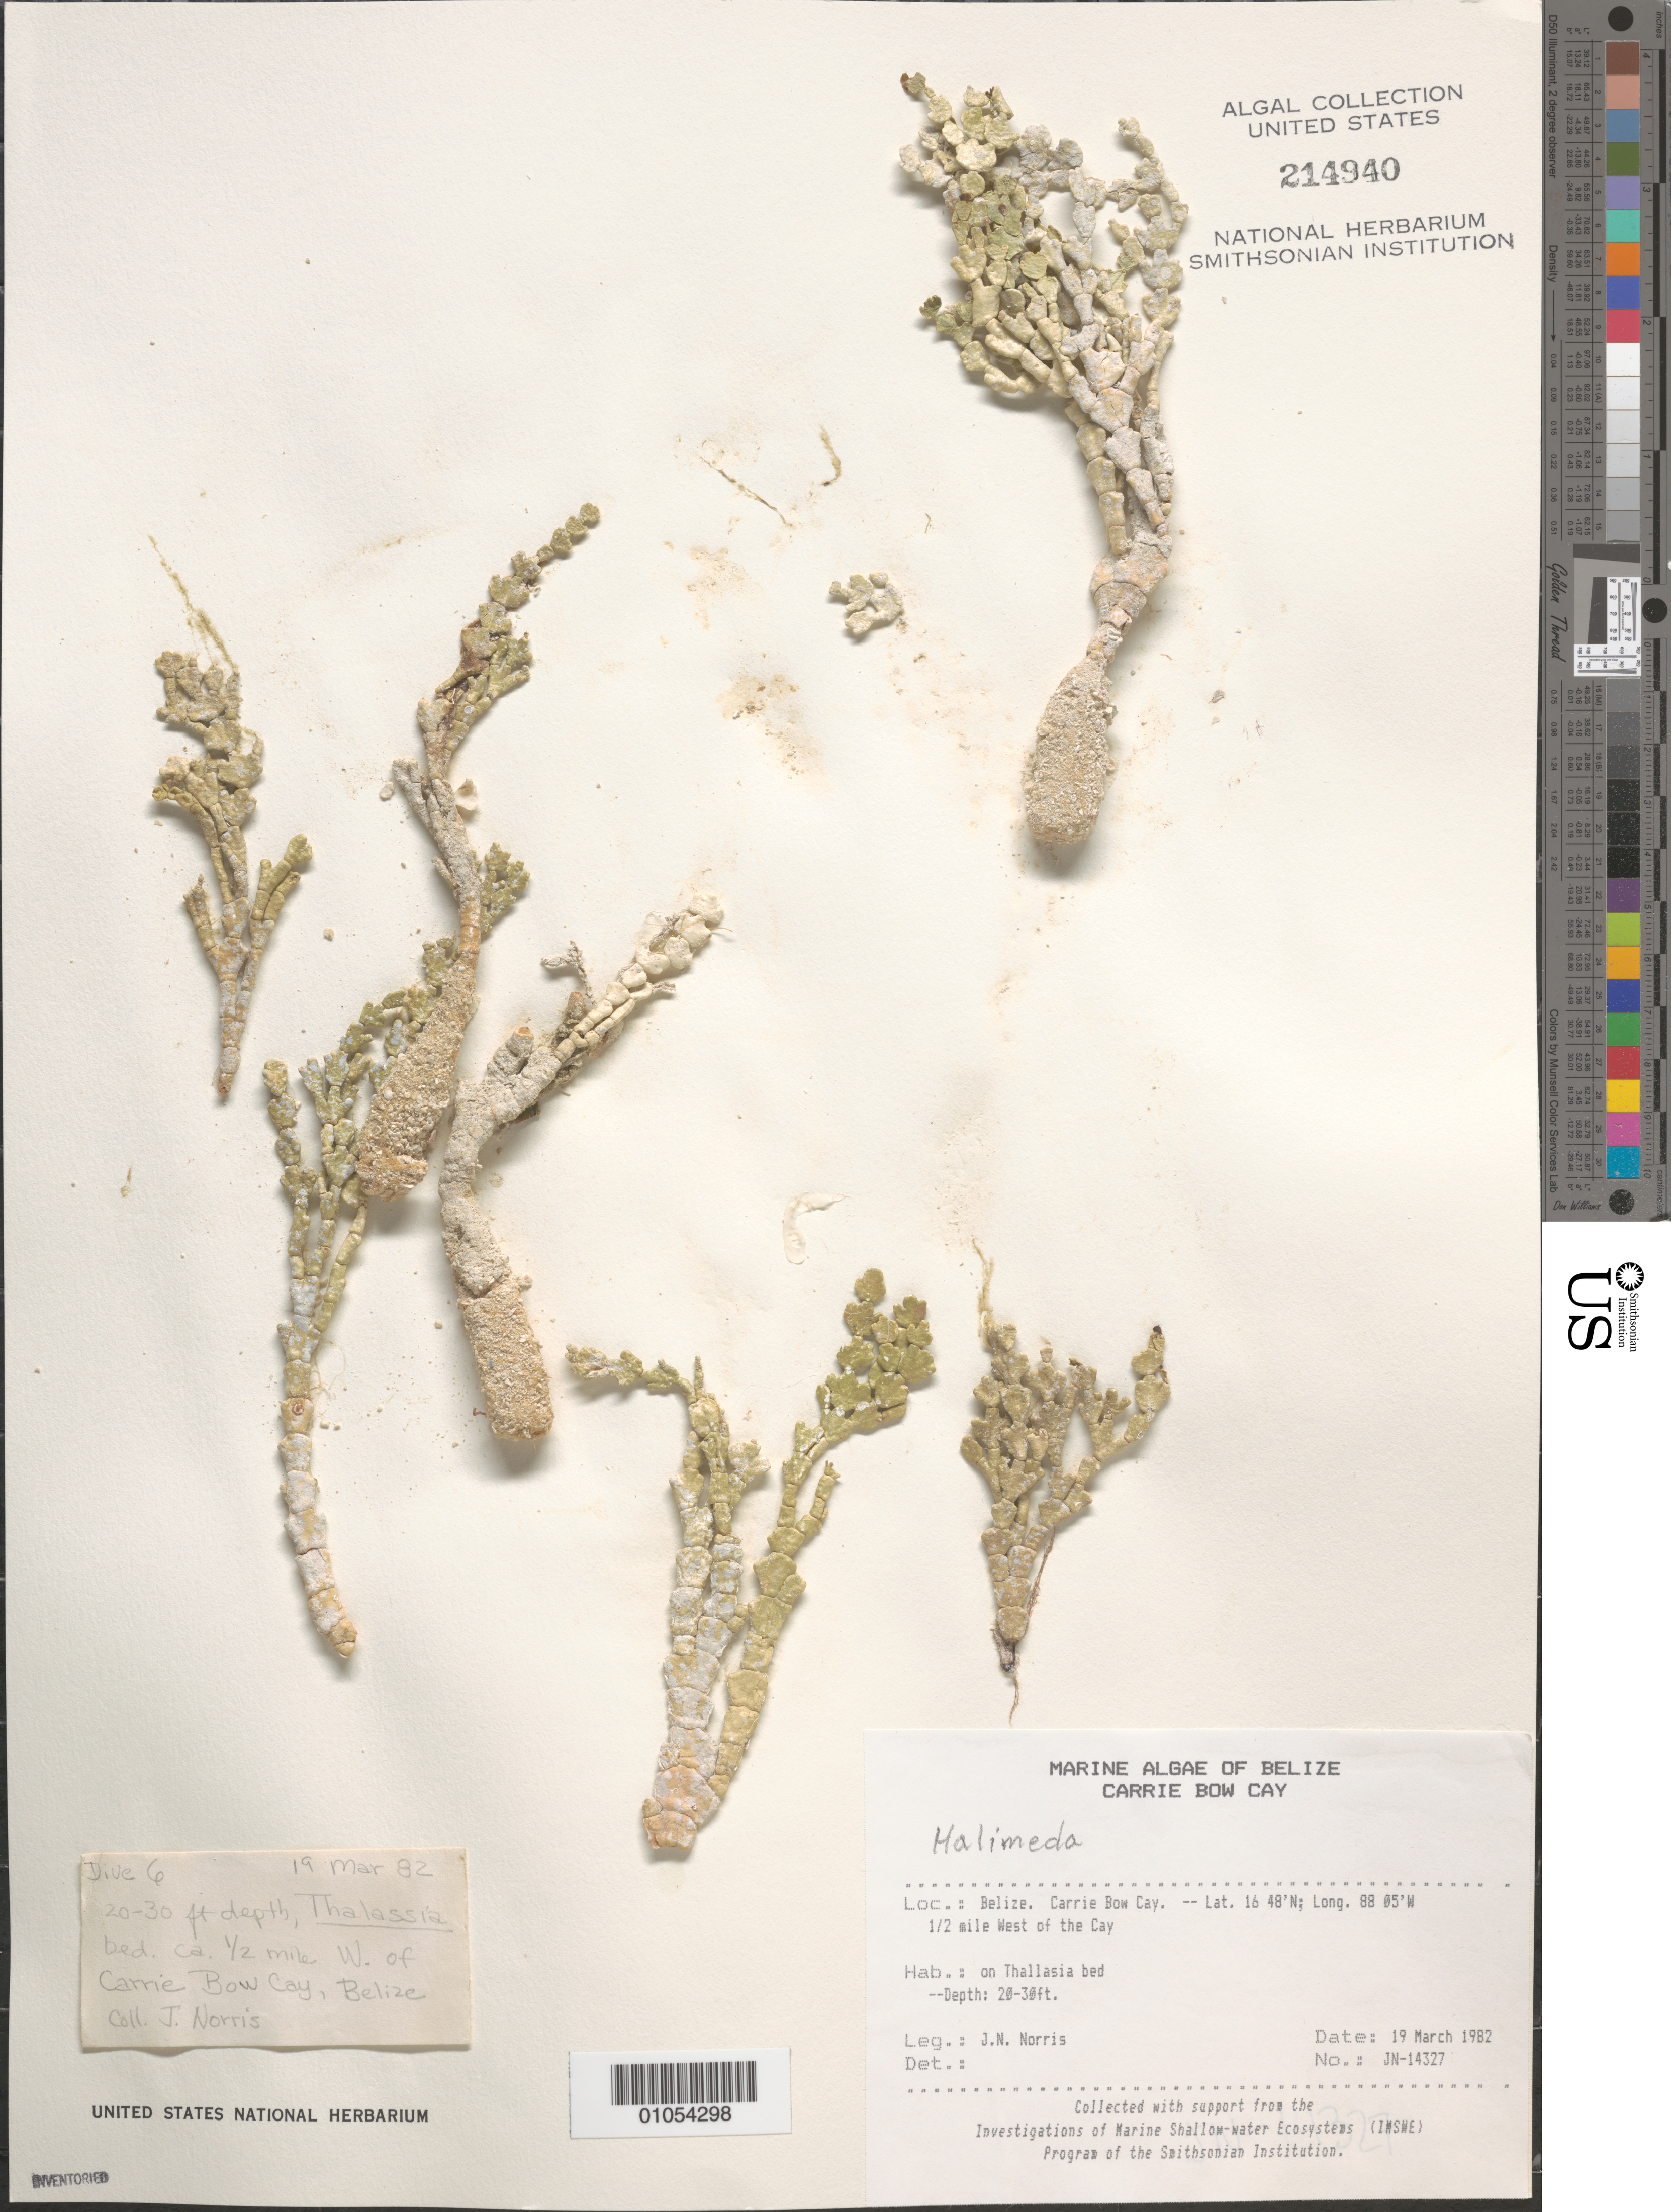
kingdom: Plantae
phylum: Chlorophyta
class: Ulvophyceae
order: Bryopsidales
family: Halimedaceae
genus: Halimeda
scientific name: Halimeda sp.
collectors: J. N. Norris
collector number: JN-14327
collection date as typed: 19 Mar 1982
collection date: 1982-03-19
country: Belize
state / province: Stann Creek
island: Carrie Bow Cay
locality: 1/2 mile west of Carrie Bow Cay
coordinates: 16 48'N, 88 05'W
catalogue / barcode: US 214940